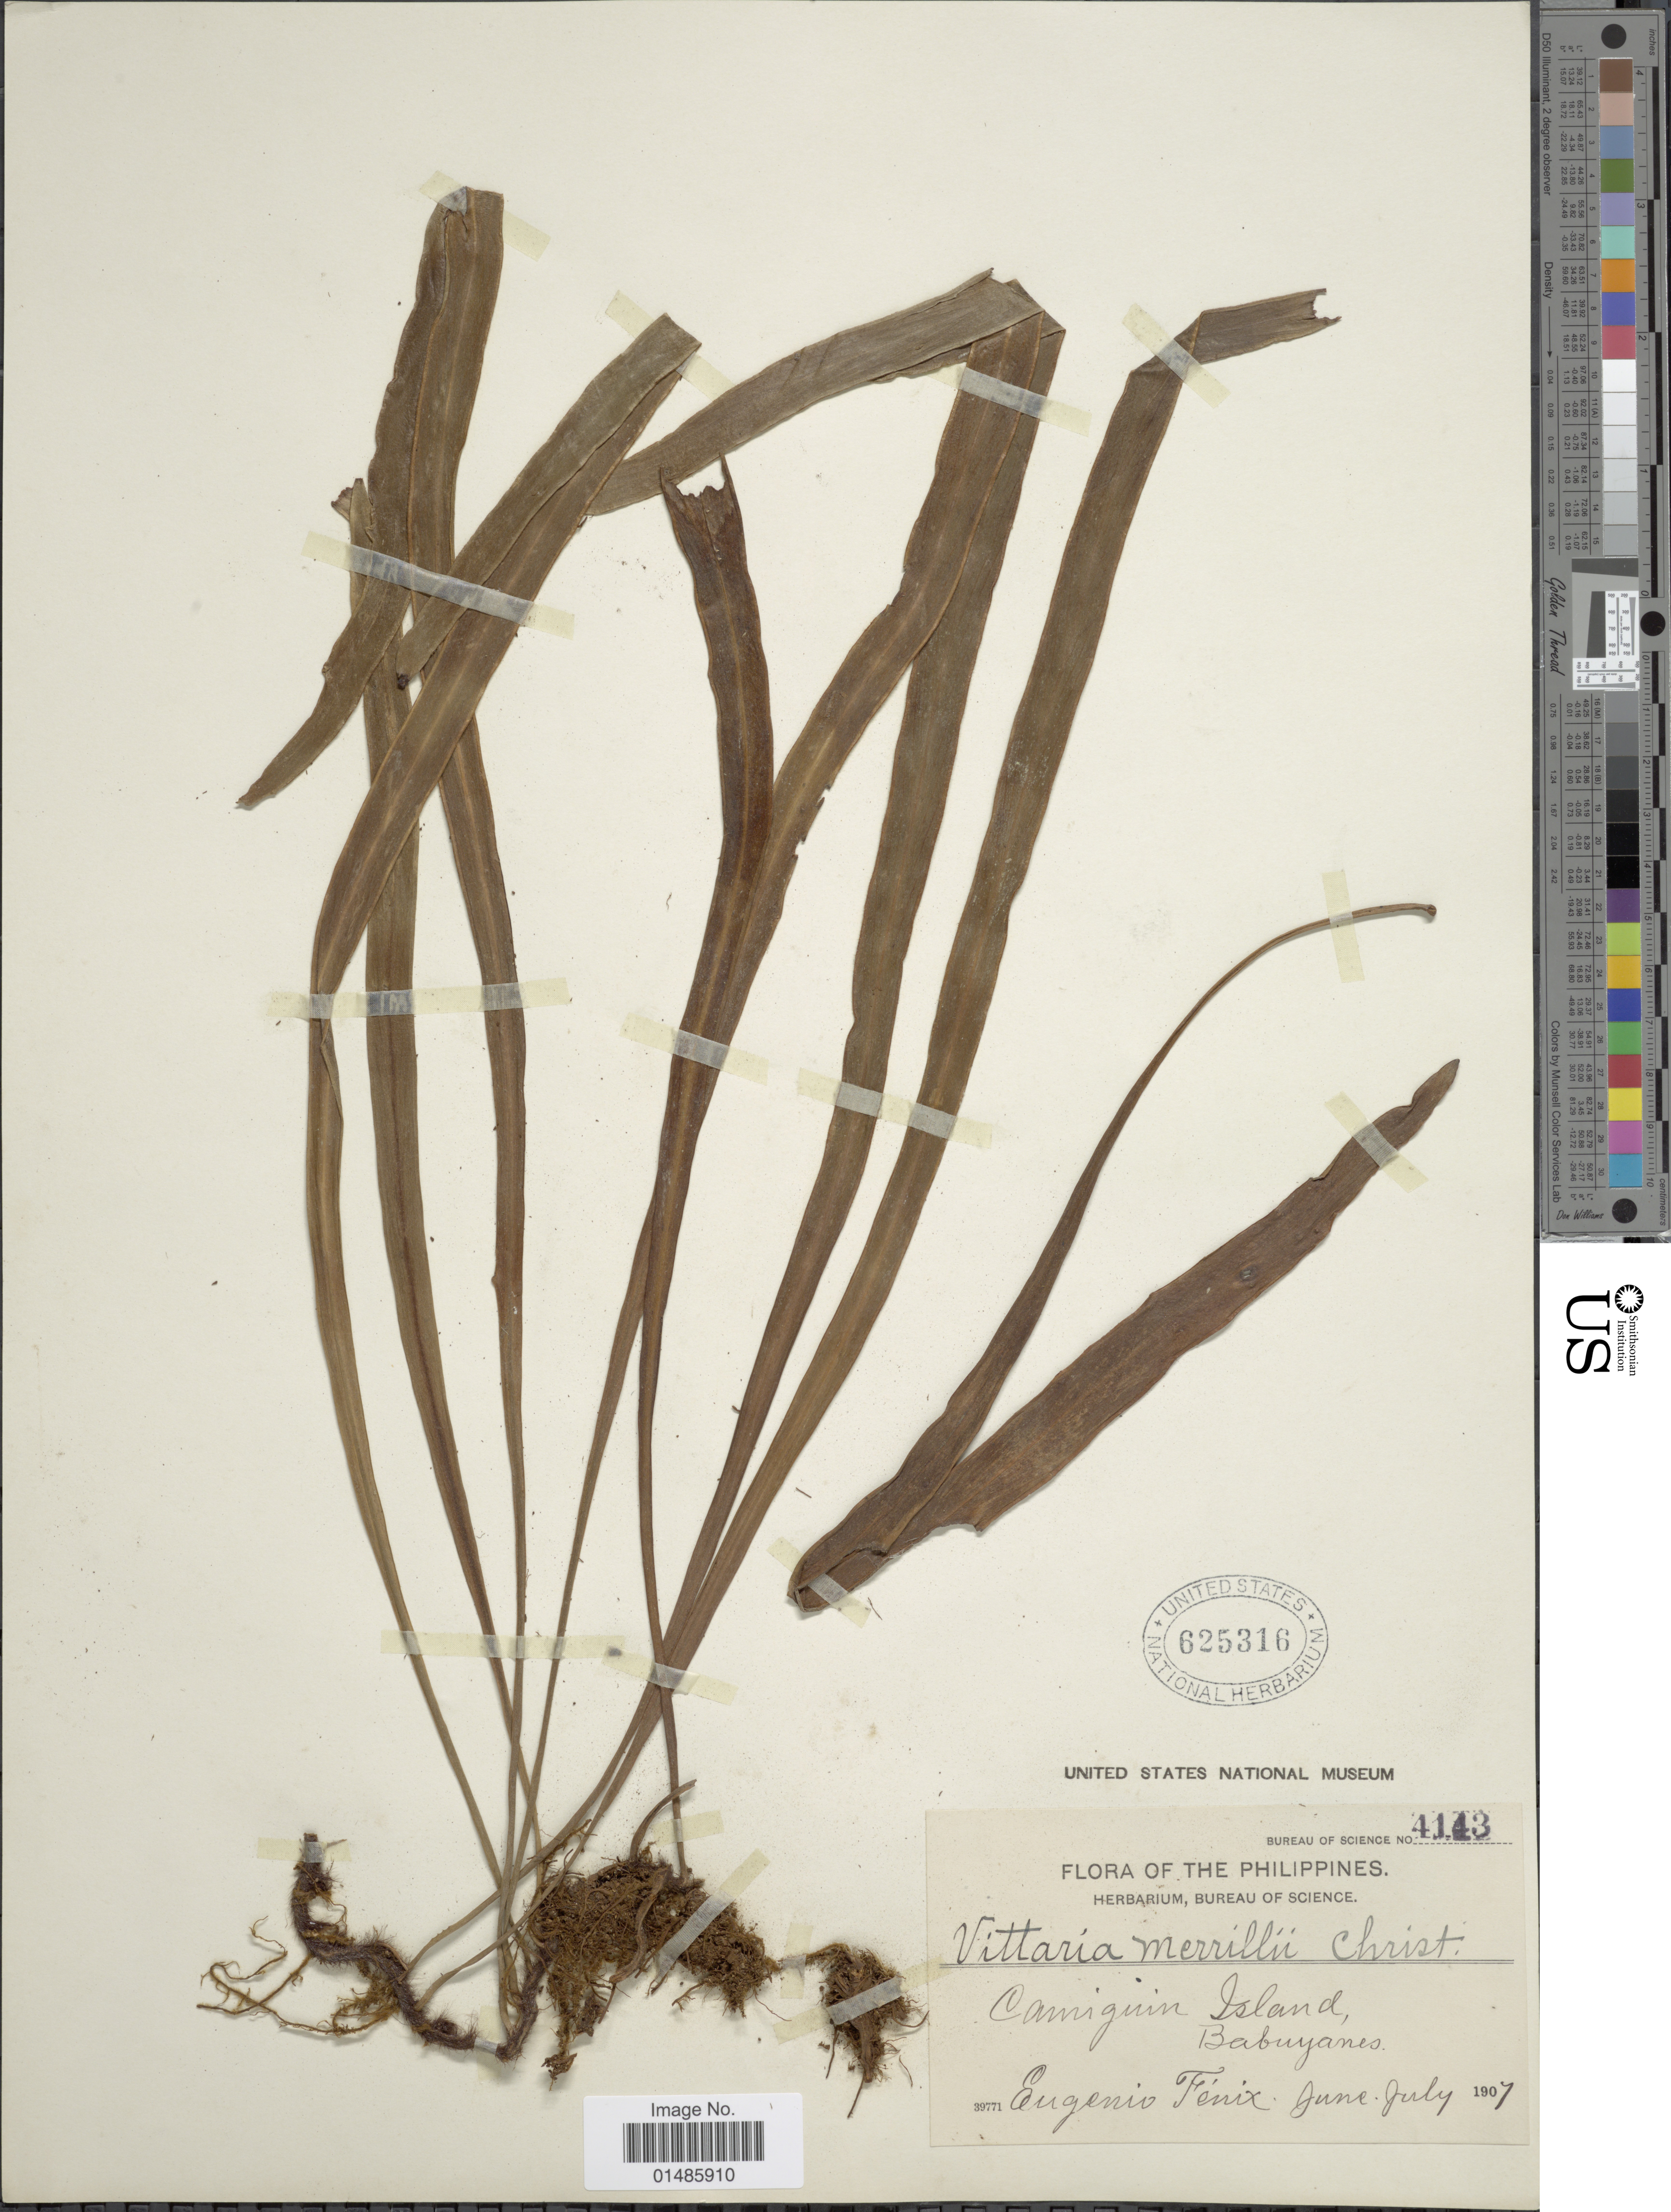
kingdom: Plantae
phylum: Tracheophyta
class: Polypodiopsida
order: Polypodiales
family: Pteridaceae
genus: Haplopteris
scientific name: Haplopteris elongata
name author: (Sw.) Crane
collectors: E. Fénix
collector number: Bureau of Science 4143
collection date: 1907-06/1907-07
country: Philippines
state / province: Northern Mindanao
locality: Camiguin Island, Babuyanes.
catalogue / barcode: US 625316